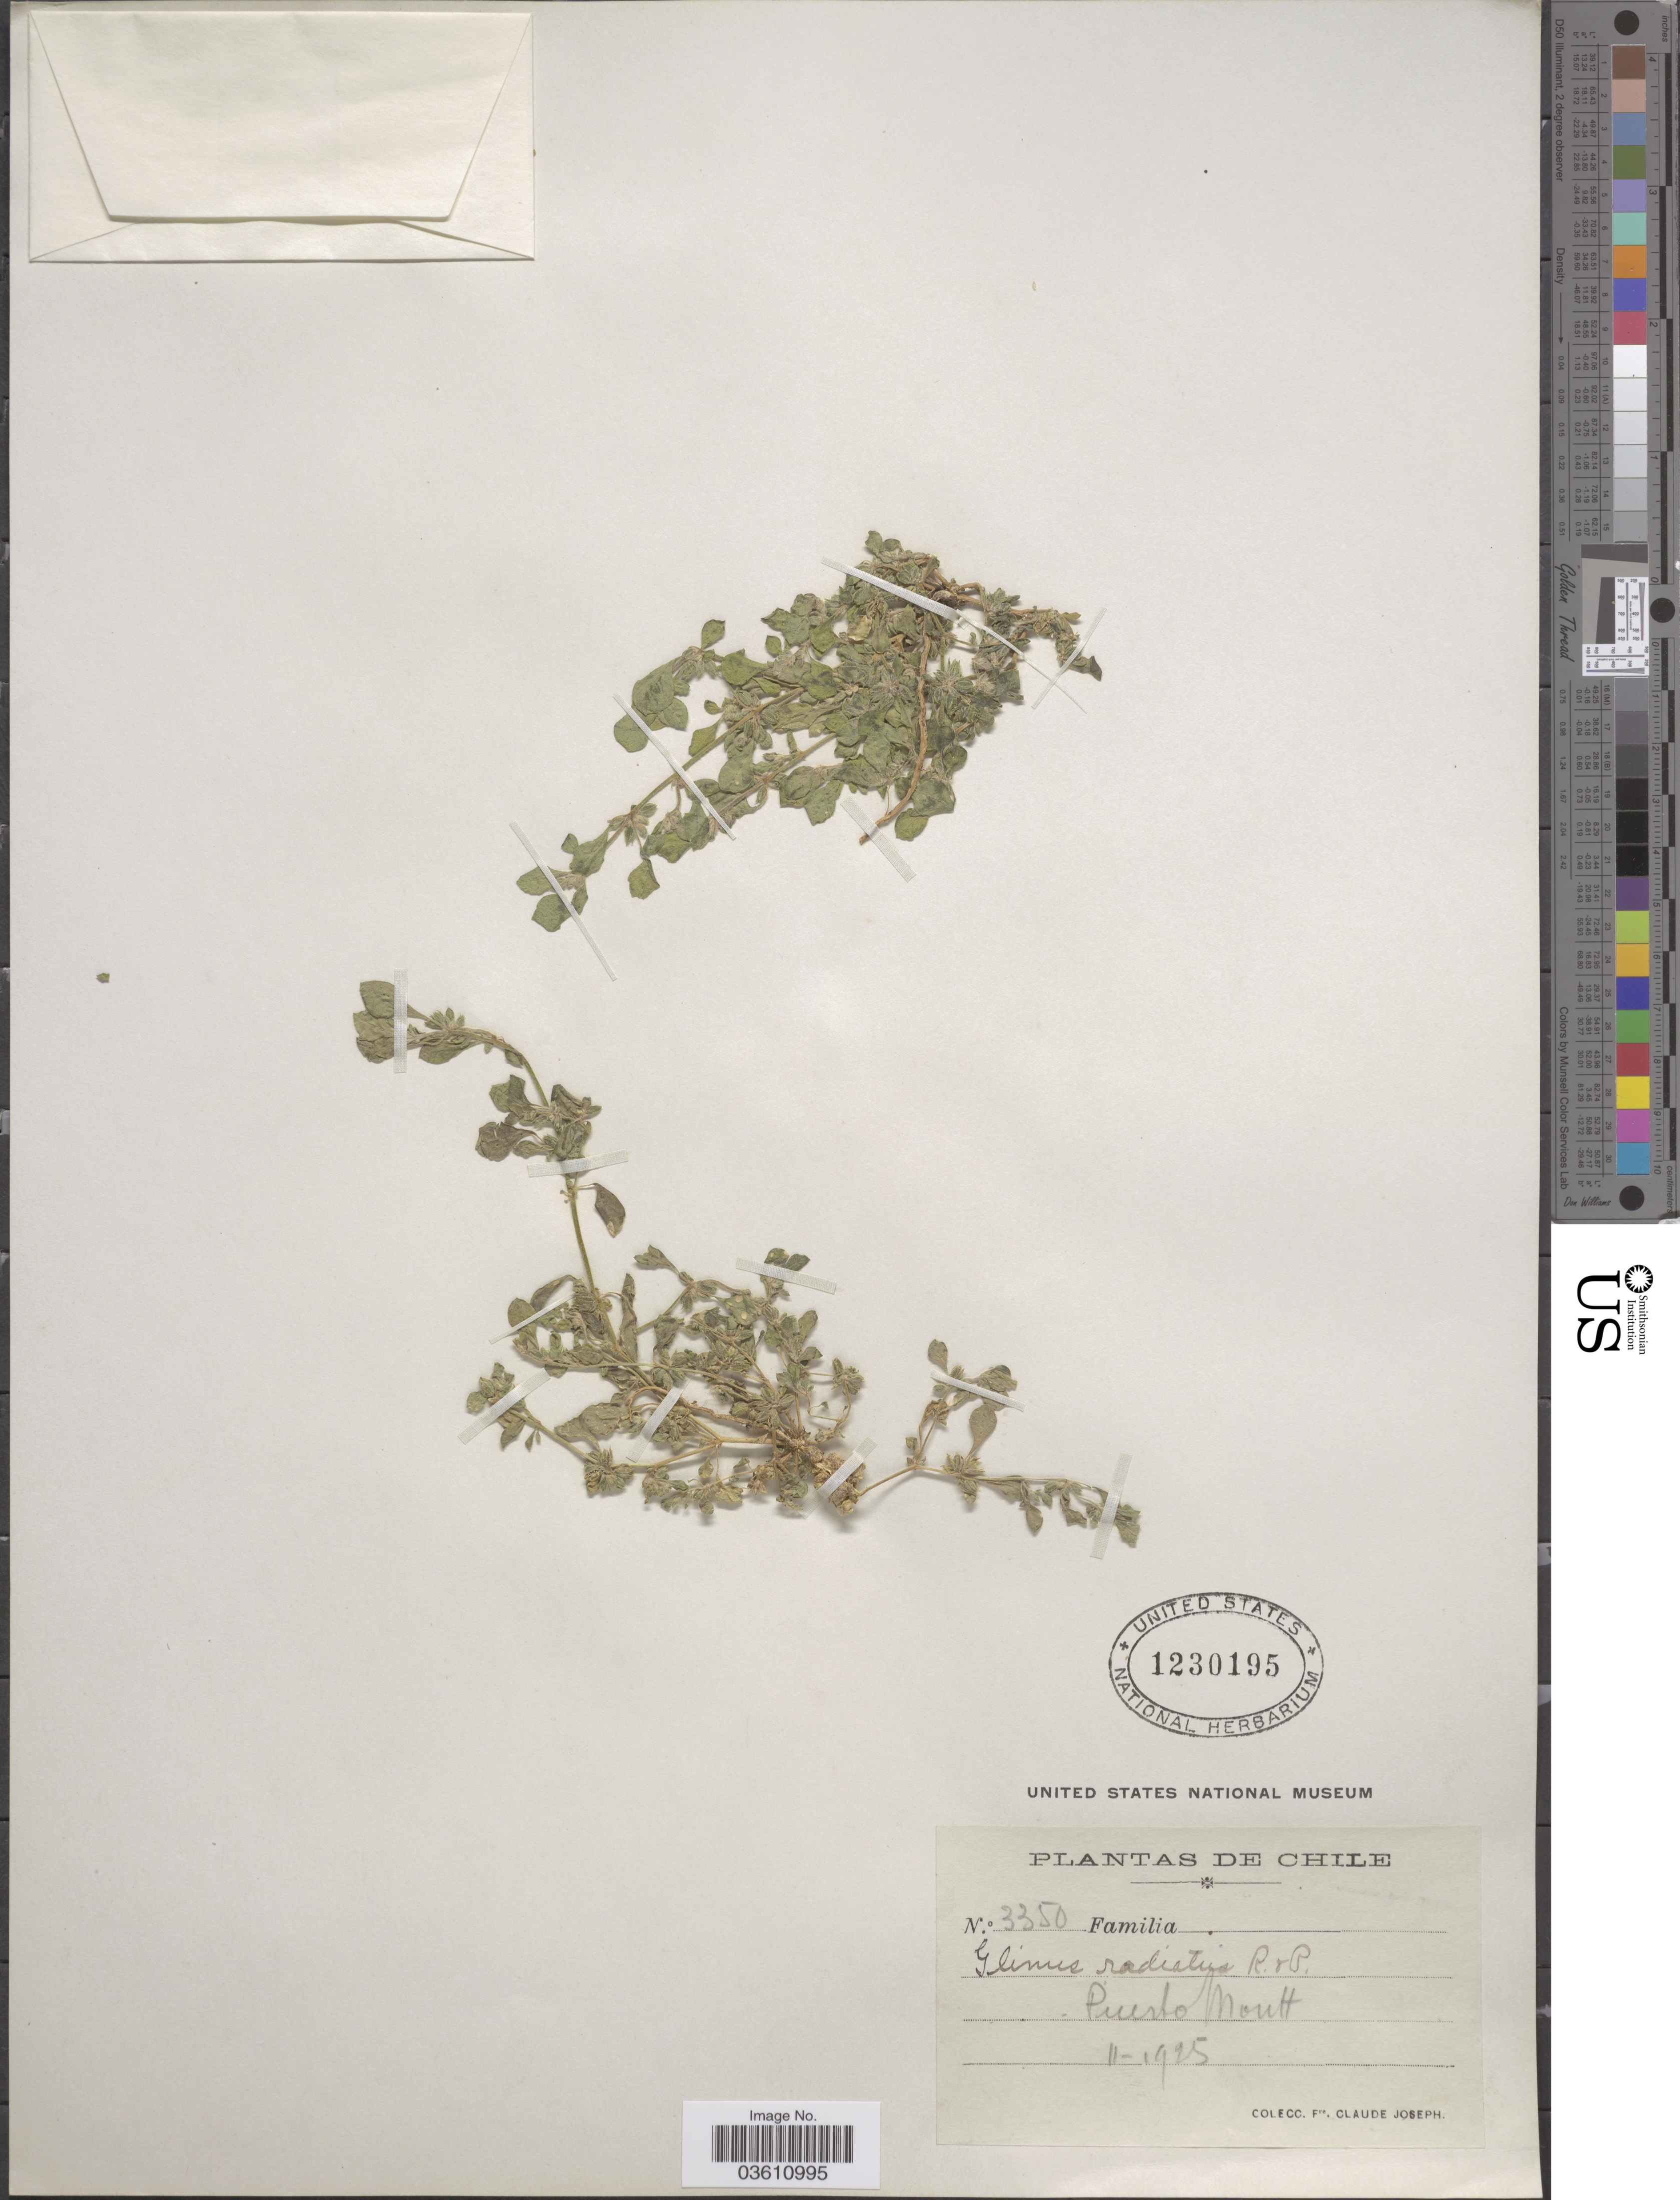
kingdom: Plantae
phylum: Tracheophyta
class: Magnoliopsida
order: Caryophyllales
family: Molluginaceae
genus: Glinus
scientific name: Glinus radiatus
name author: (Ruiz & Pav.) Rohrb.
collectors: Bro. Claude-Joseph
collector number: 3350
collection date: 1925-11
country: Chile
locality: Puerto Moutt.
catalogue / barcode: US 1230195